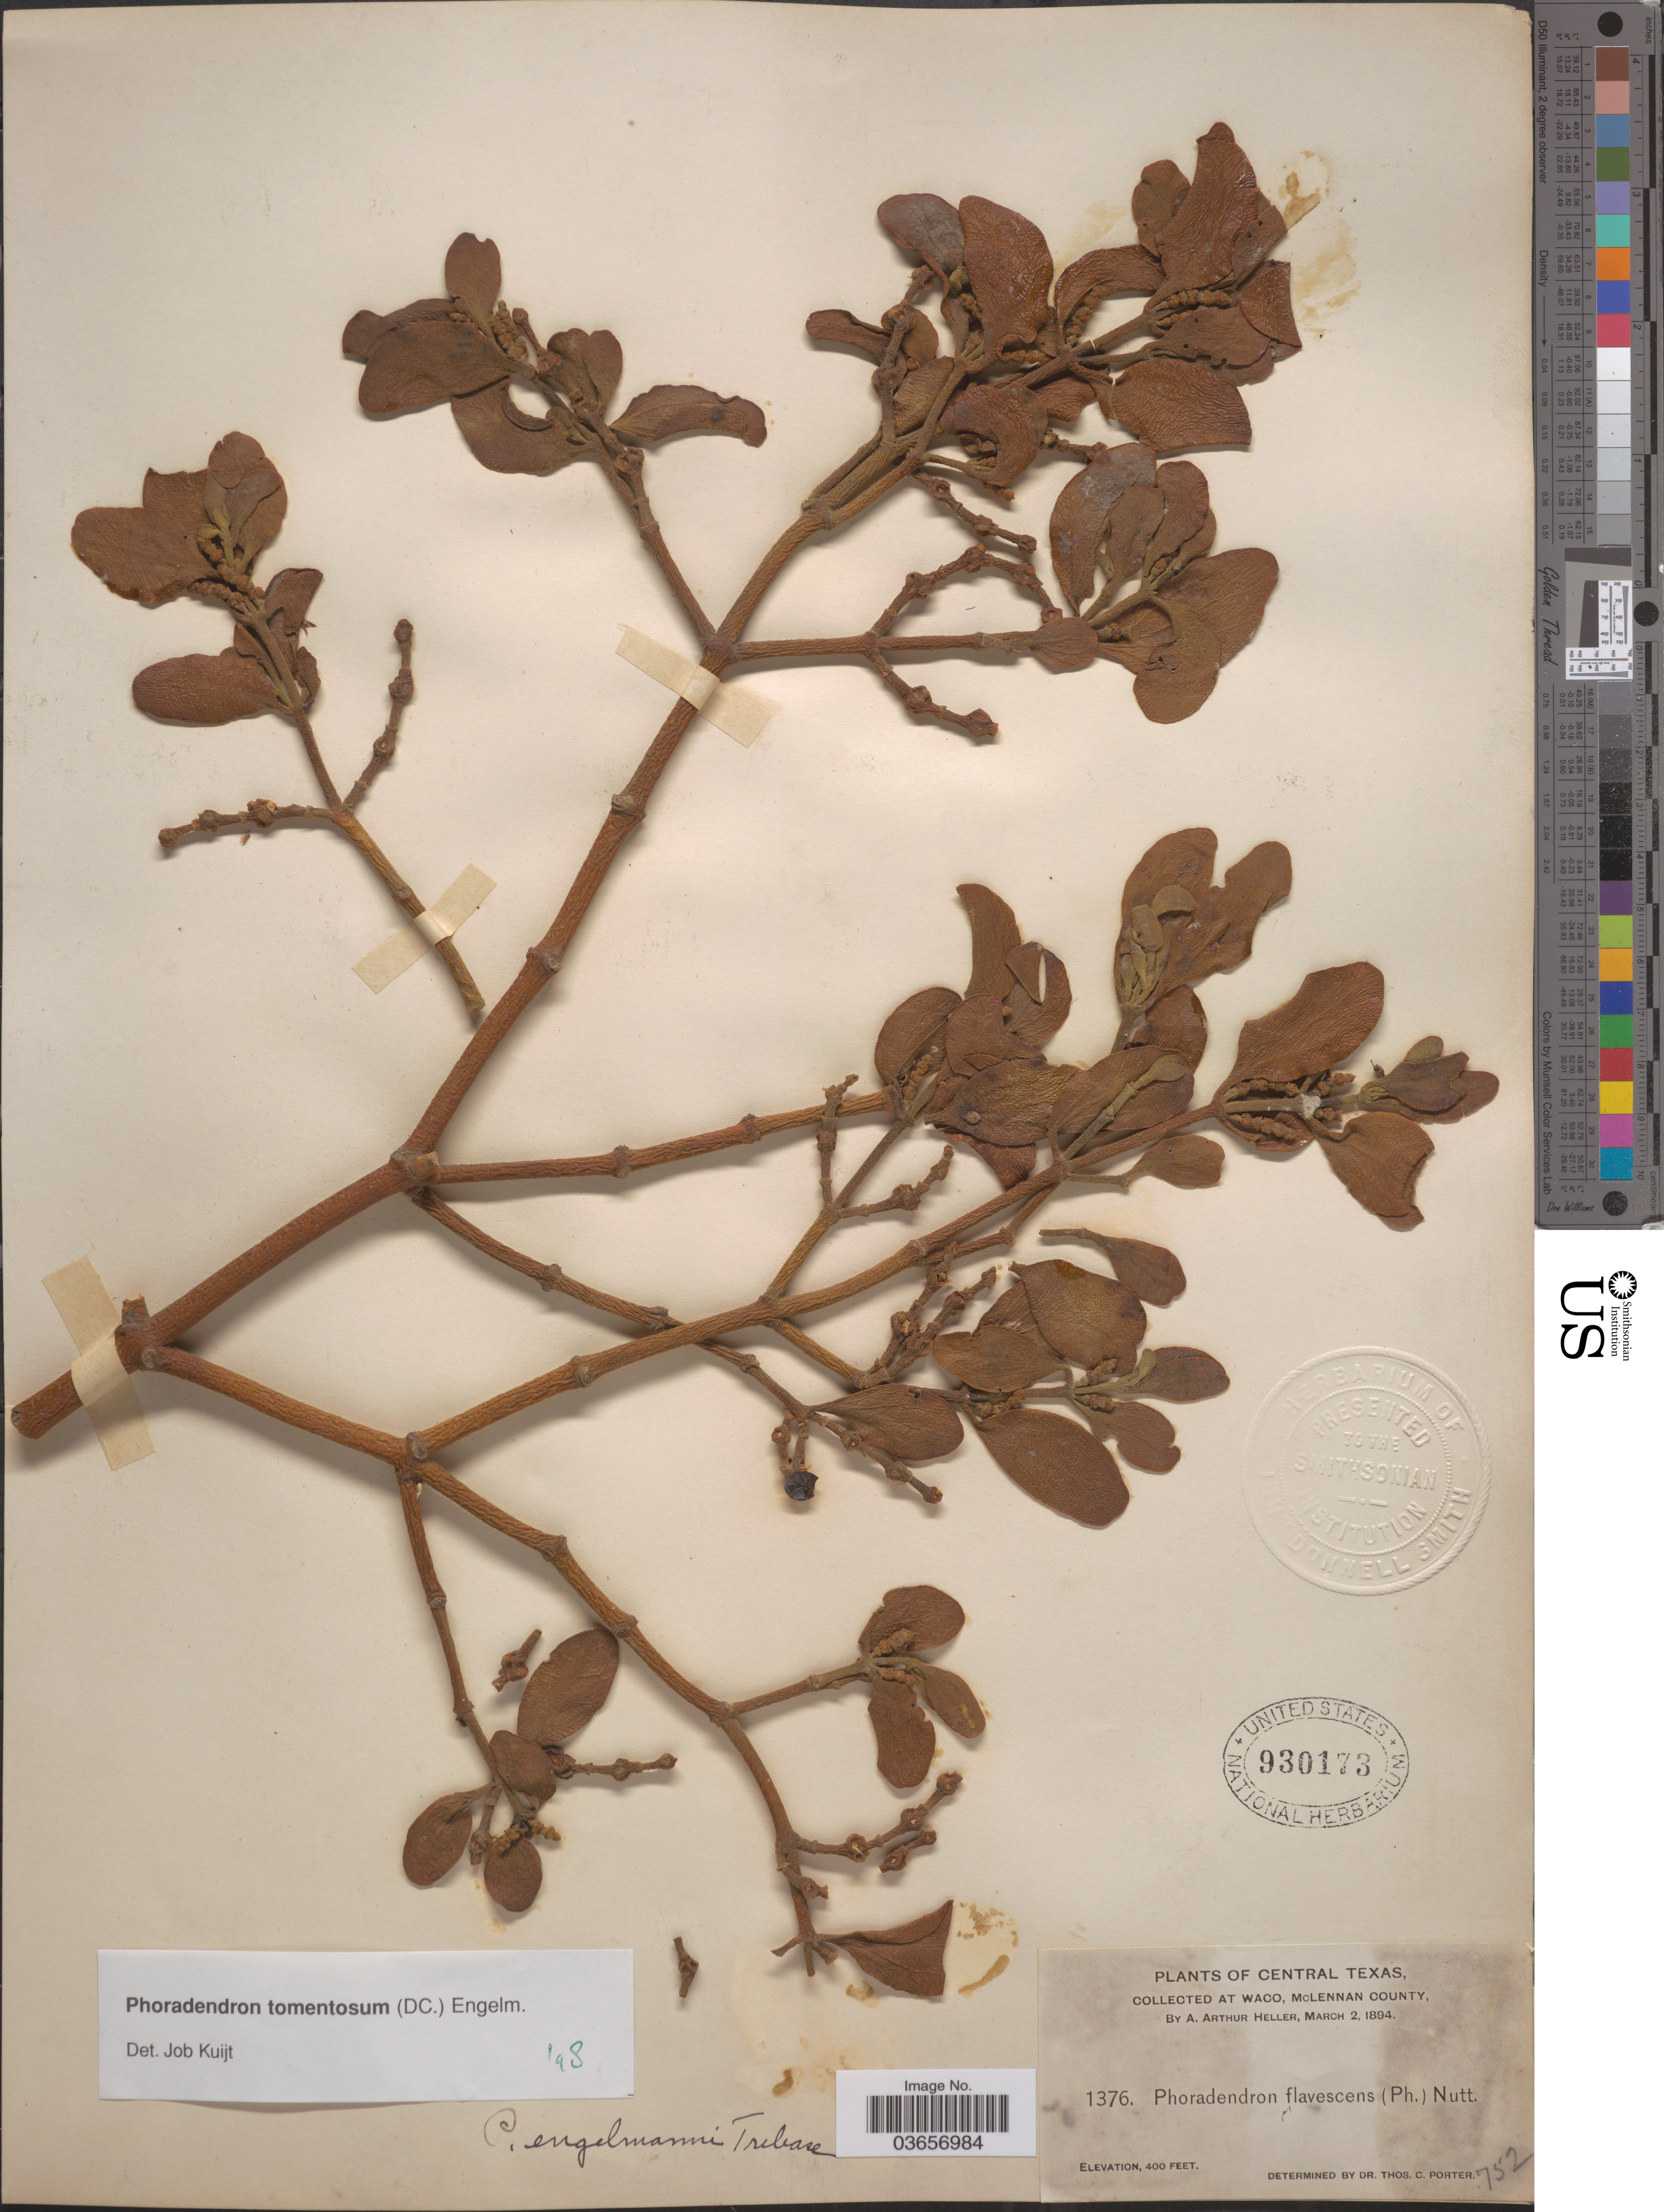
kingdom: Plantae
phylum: Tracheophyta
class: Magnoliopsida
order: Santalales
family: Viscaceae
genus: Phoradendron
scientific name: Phoradendron tomentosum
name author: DC.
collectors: A. A. Heller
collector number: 1376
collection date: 1894-03-02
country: United States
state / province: Texas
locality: Central Texas. At Waco, McLennan County.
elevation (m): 122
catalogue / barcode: US 930173